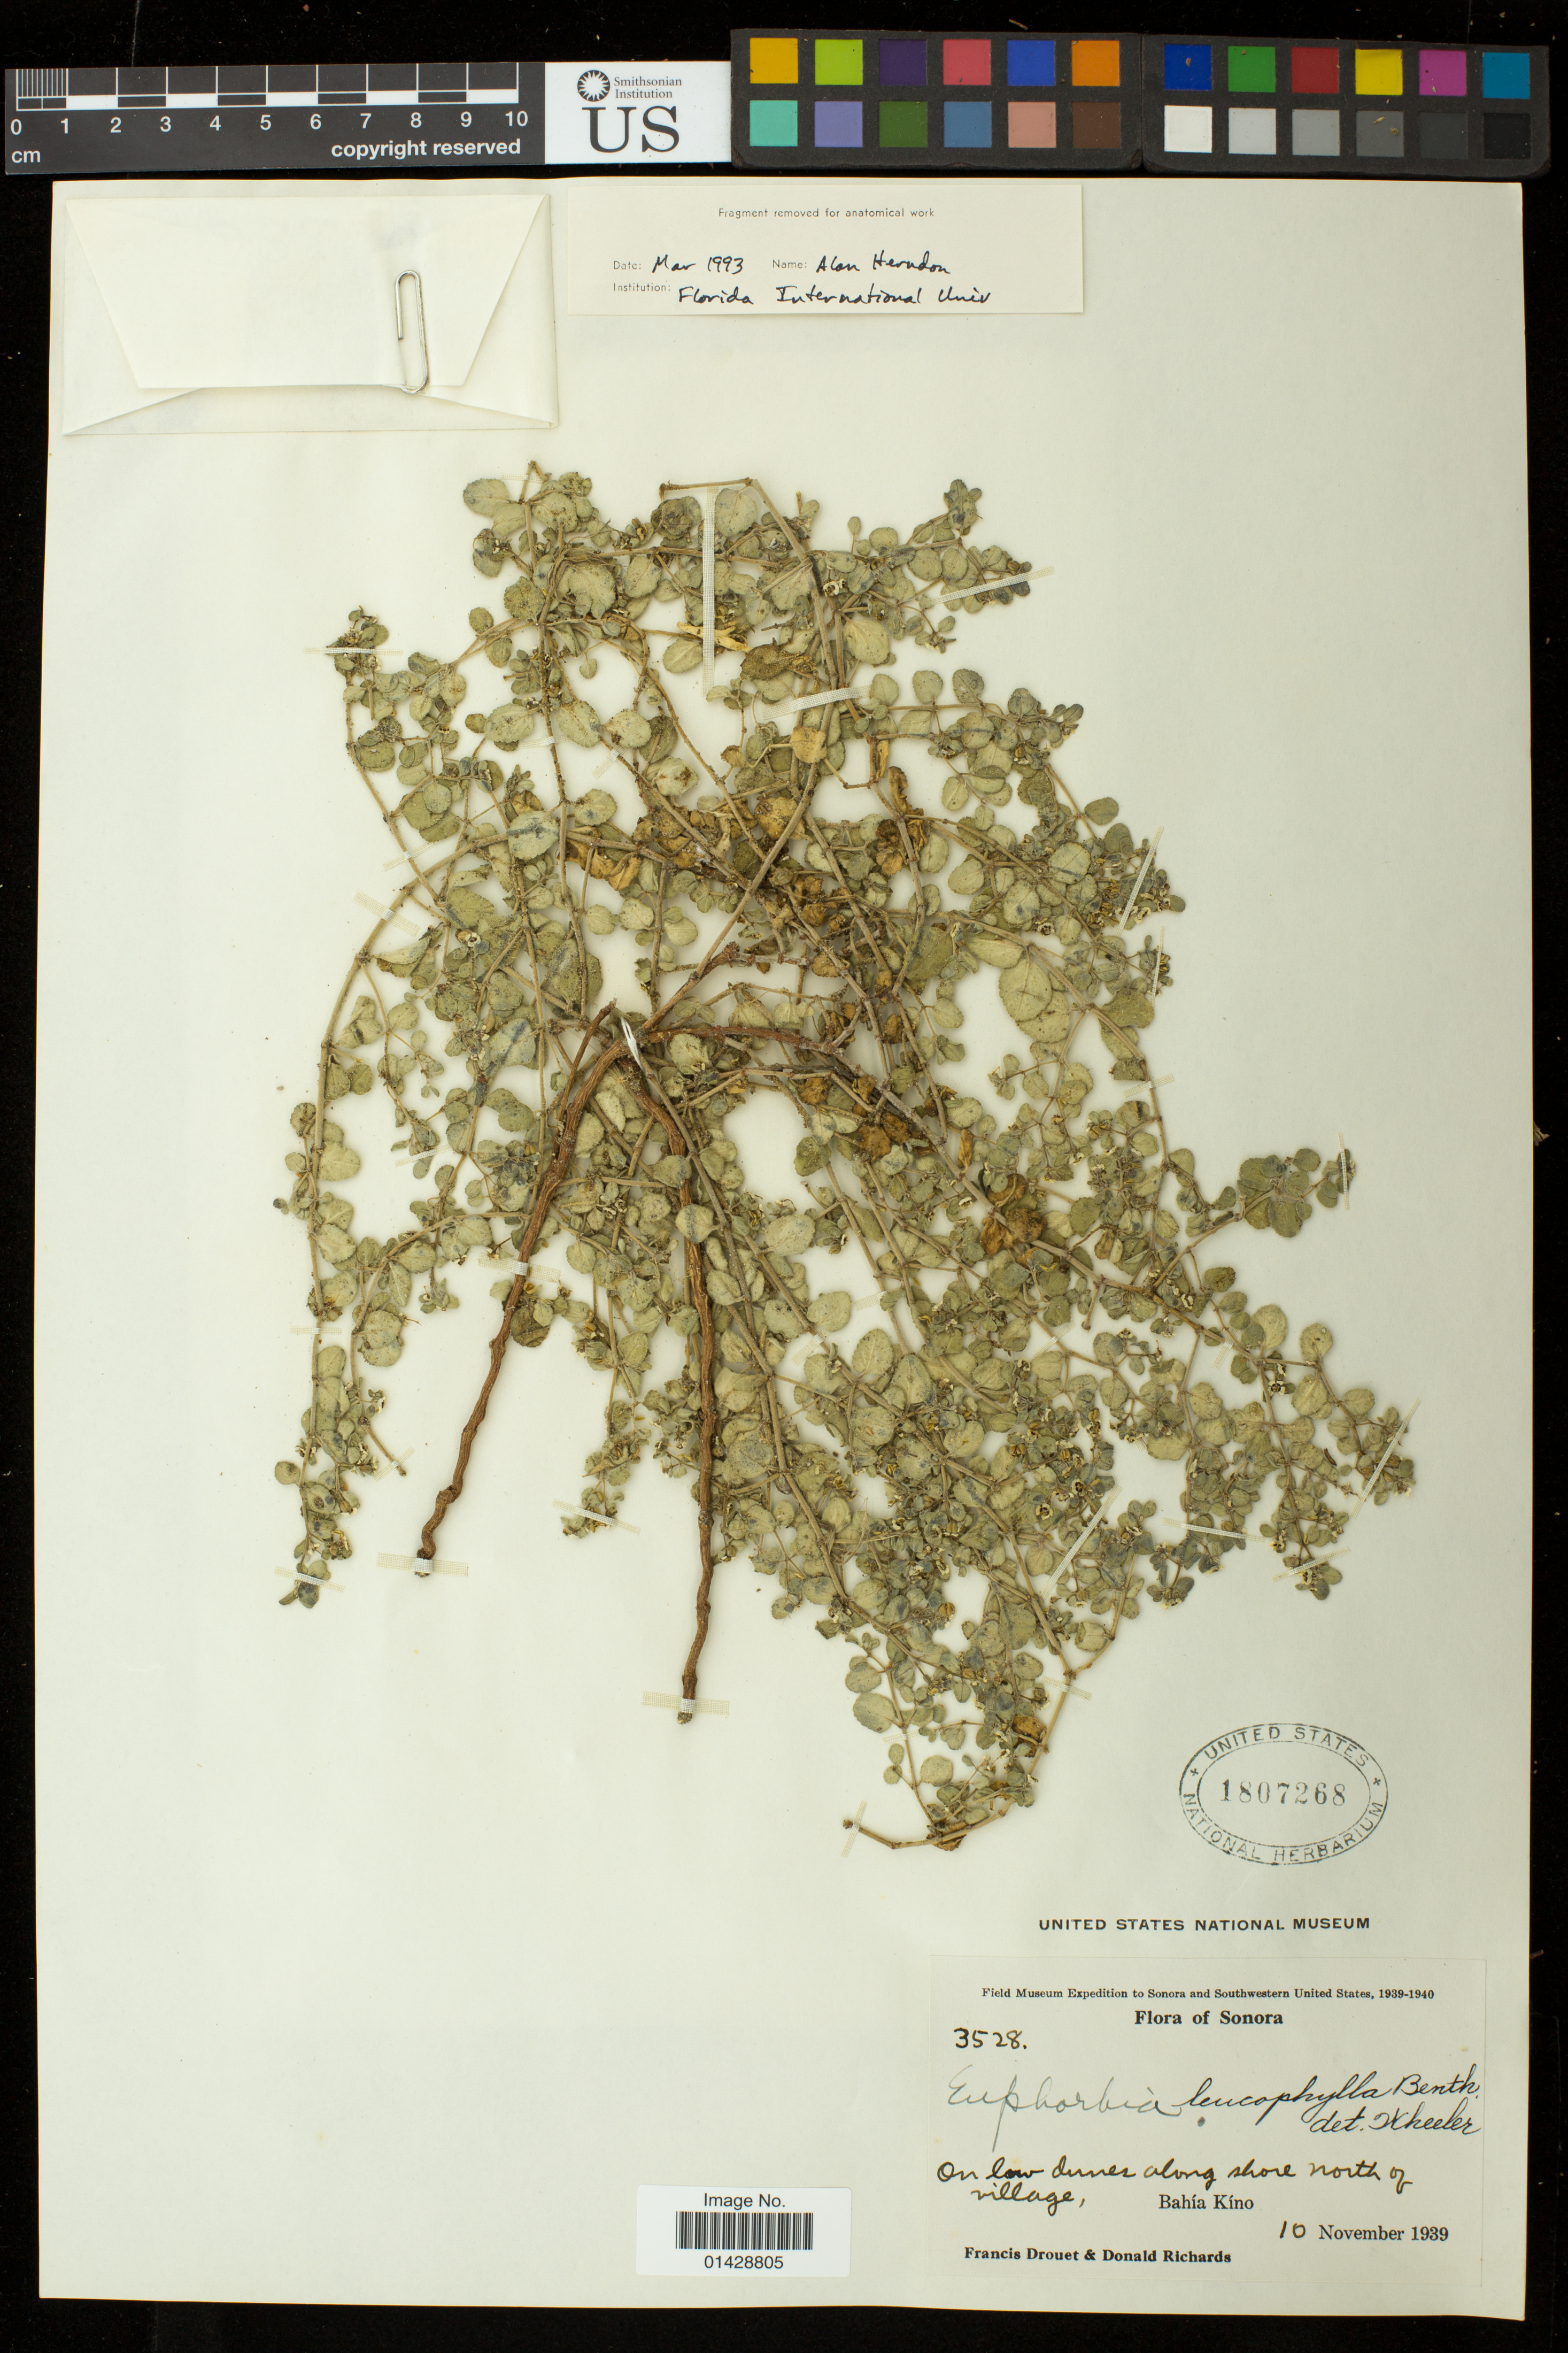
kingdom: Plantae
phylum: Tracheophyta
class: Magnoliopsida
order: Malpighiales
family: Euphorbiaceae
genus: Euphorbia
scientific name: Euphorbia leucophylla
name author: Benth.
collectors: F. E. Drouet & D. Richards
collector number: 3528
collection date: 1939-11-10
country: Mexico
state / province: Sonora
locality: On low dunes along shore north of village, Bahia Kino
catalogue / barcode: US 1807268